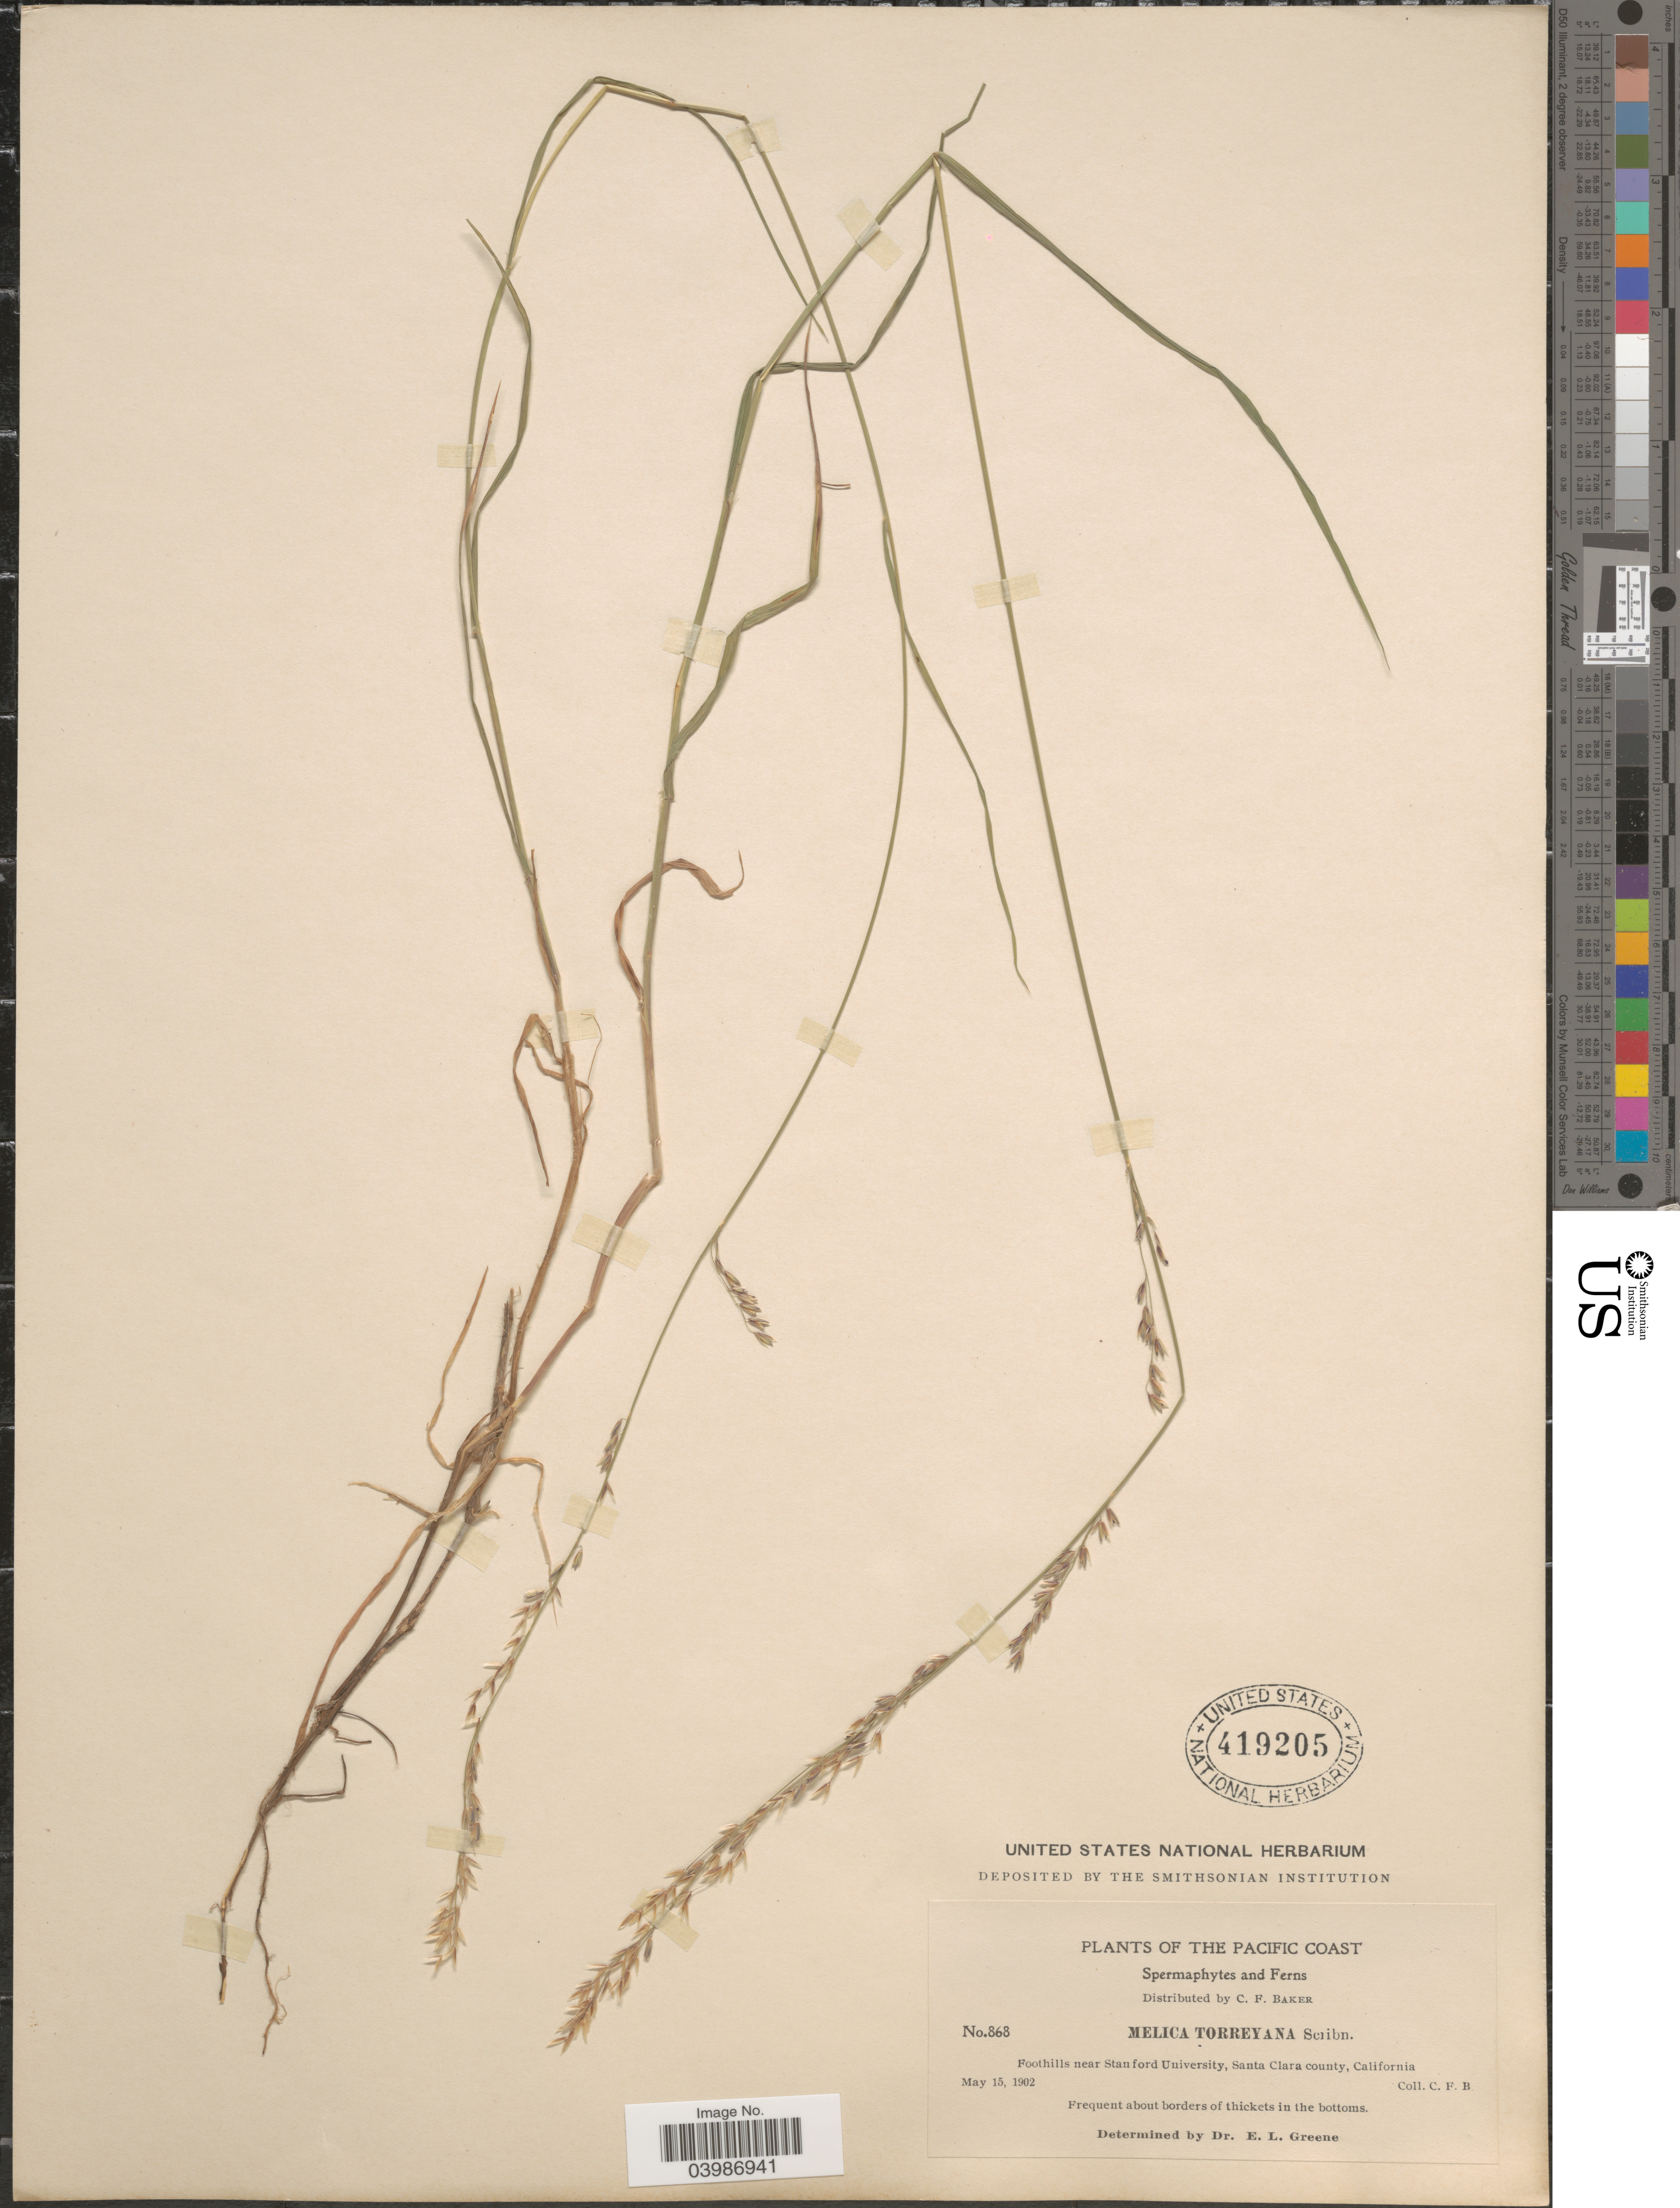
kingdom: Plantae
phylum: Tracheophyta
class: Liliopsida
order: Poales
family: Poaceae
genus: Melica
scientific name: Melica torreyana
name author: Scribn.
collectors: C. F. Baker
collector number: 868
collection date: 1902-05-15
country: United States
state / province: California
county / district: Santa Clara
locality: The Pacific Coast. Foothills near Stanford University, Santa Clara county.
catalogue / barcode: US 419205